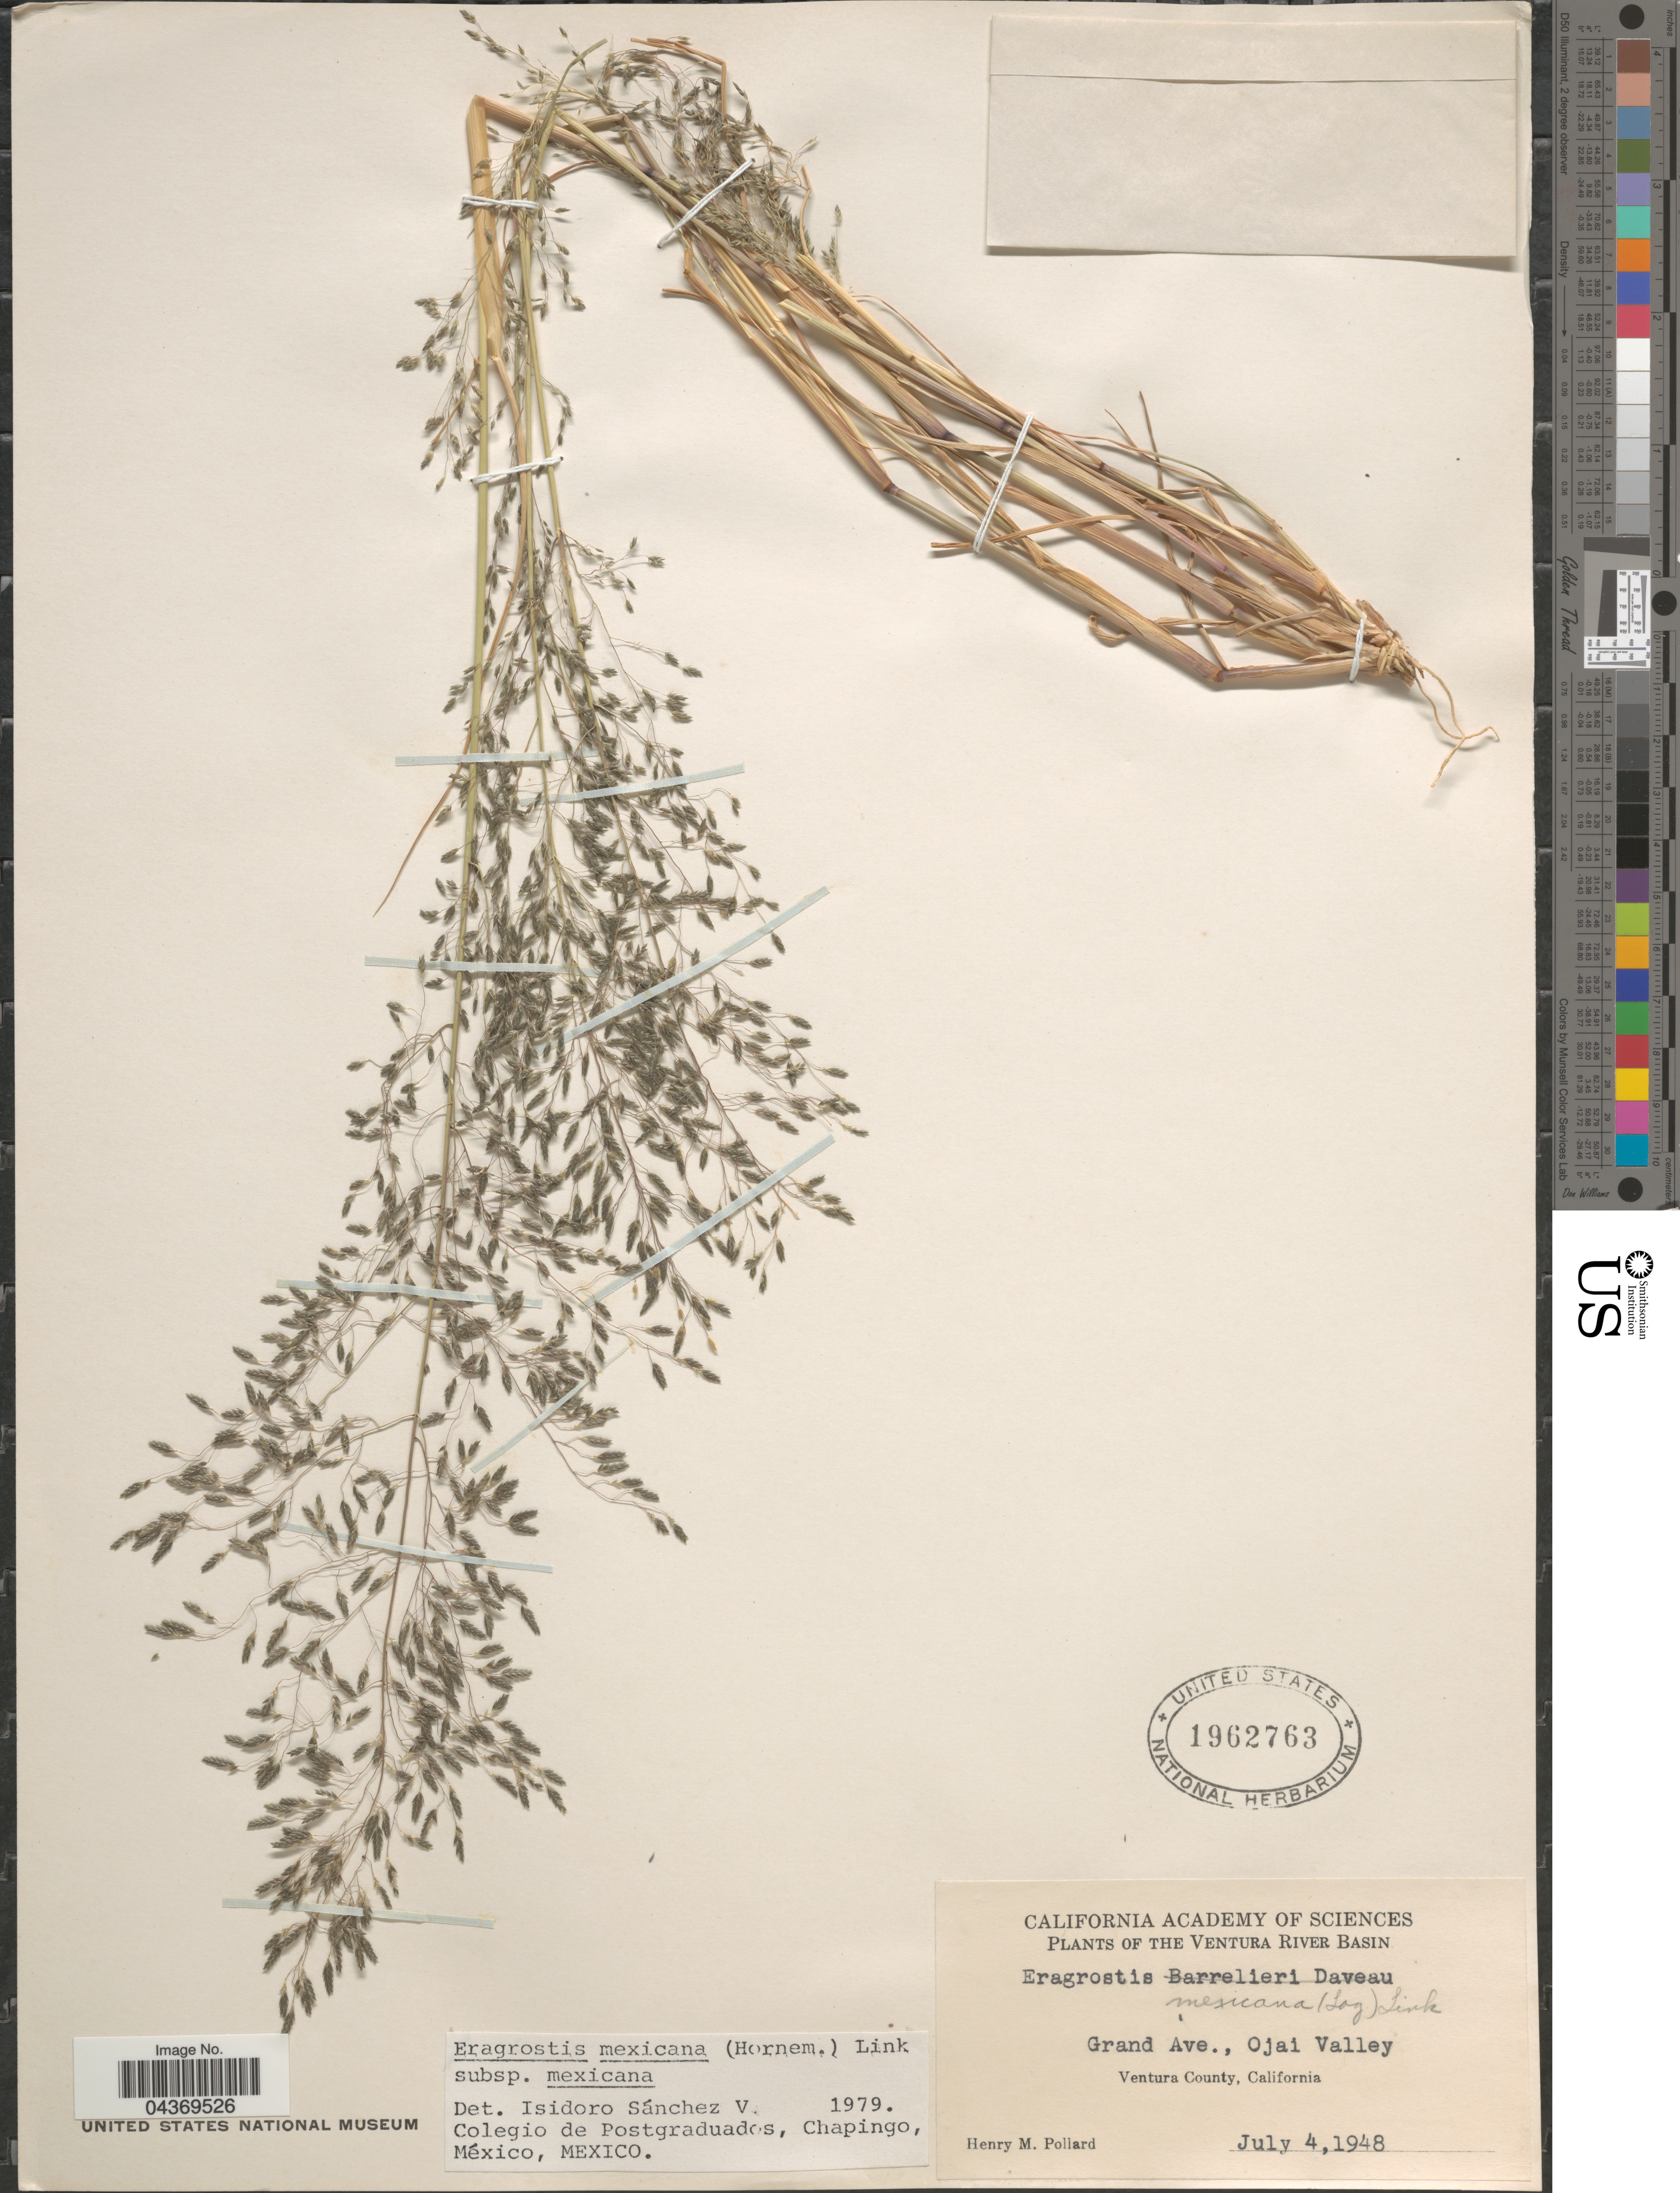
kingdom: Plantae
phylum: Tracheophyta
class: Liliopsida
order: Poales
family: Poaceae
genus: Eragrostis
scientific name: Eragrostis mexicana subsp. mexicana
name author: (Hornem.) Link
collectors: H. M. Pollard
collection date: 1948-07-04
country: United States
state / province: California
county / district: Ventura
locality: The Ventura River Basin. Grand Ave., Ojai Valley. Ventura County.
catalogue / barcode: US 1962763